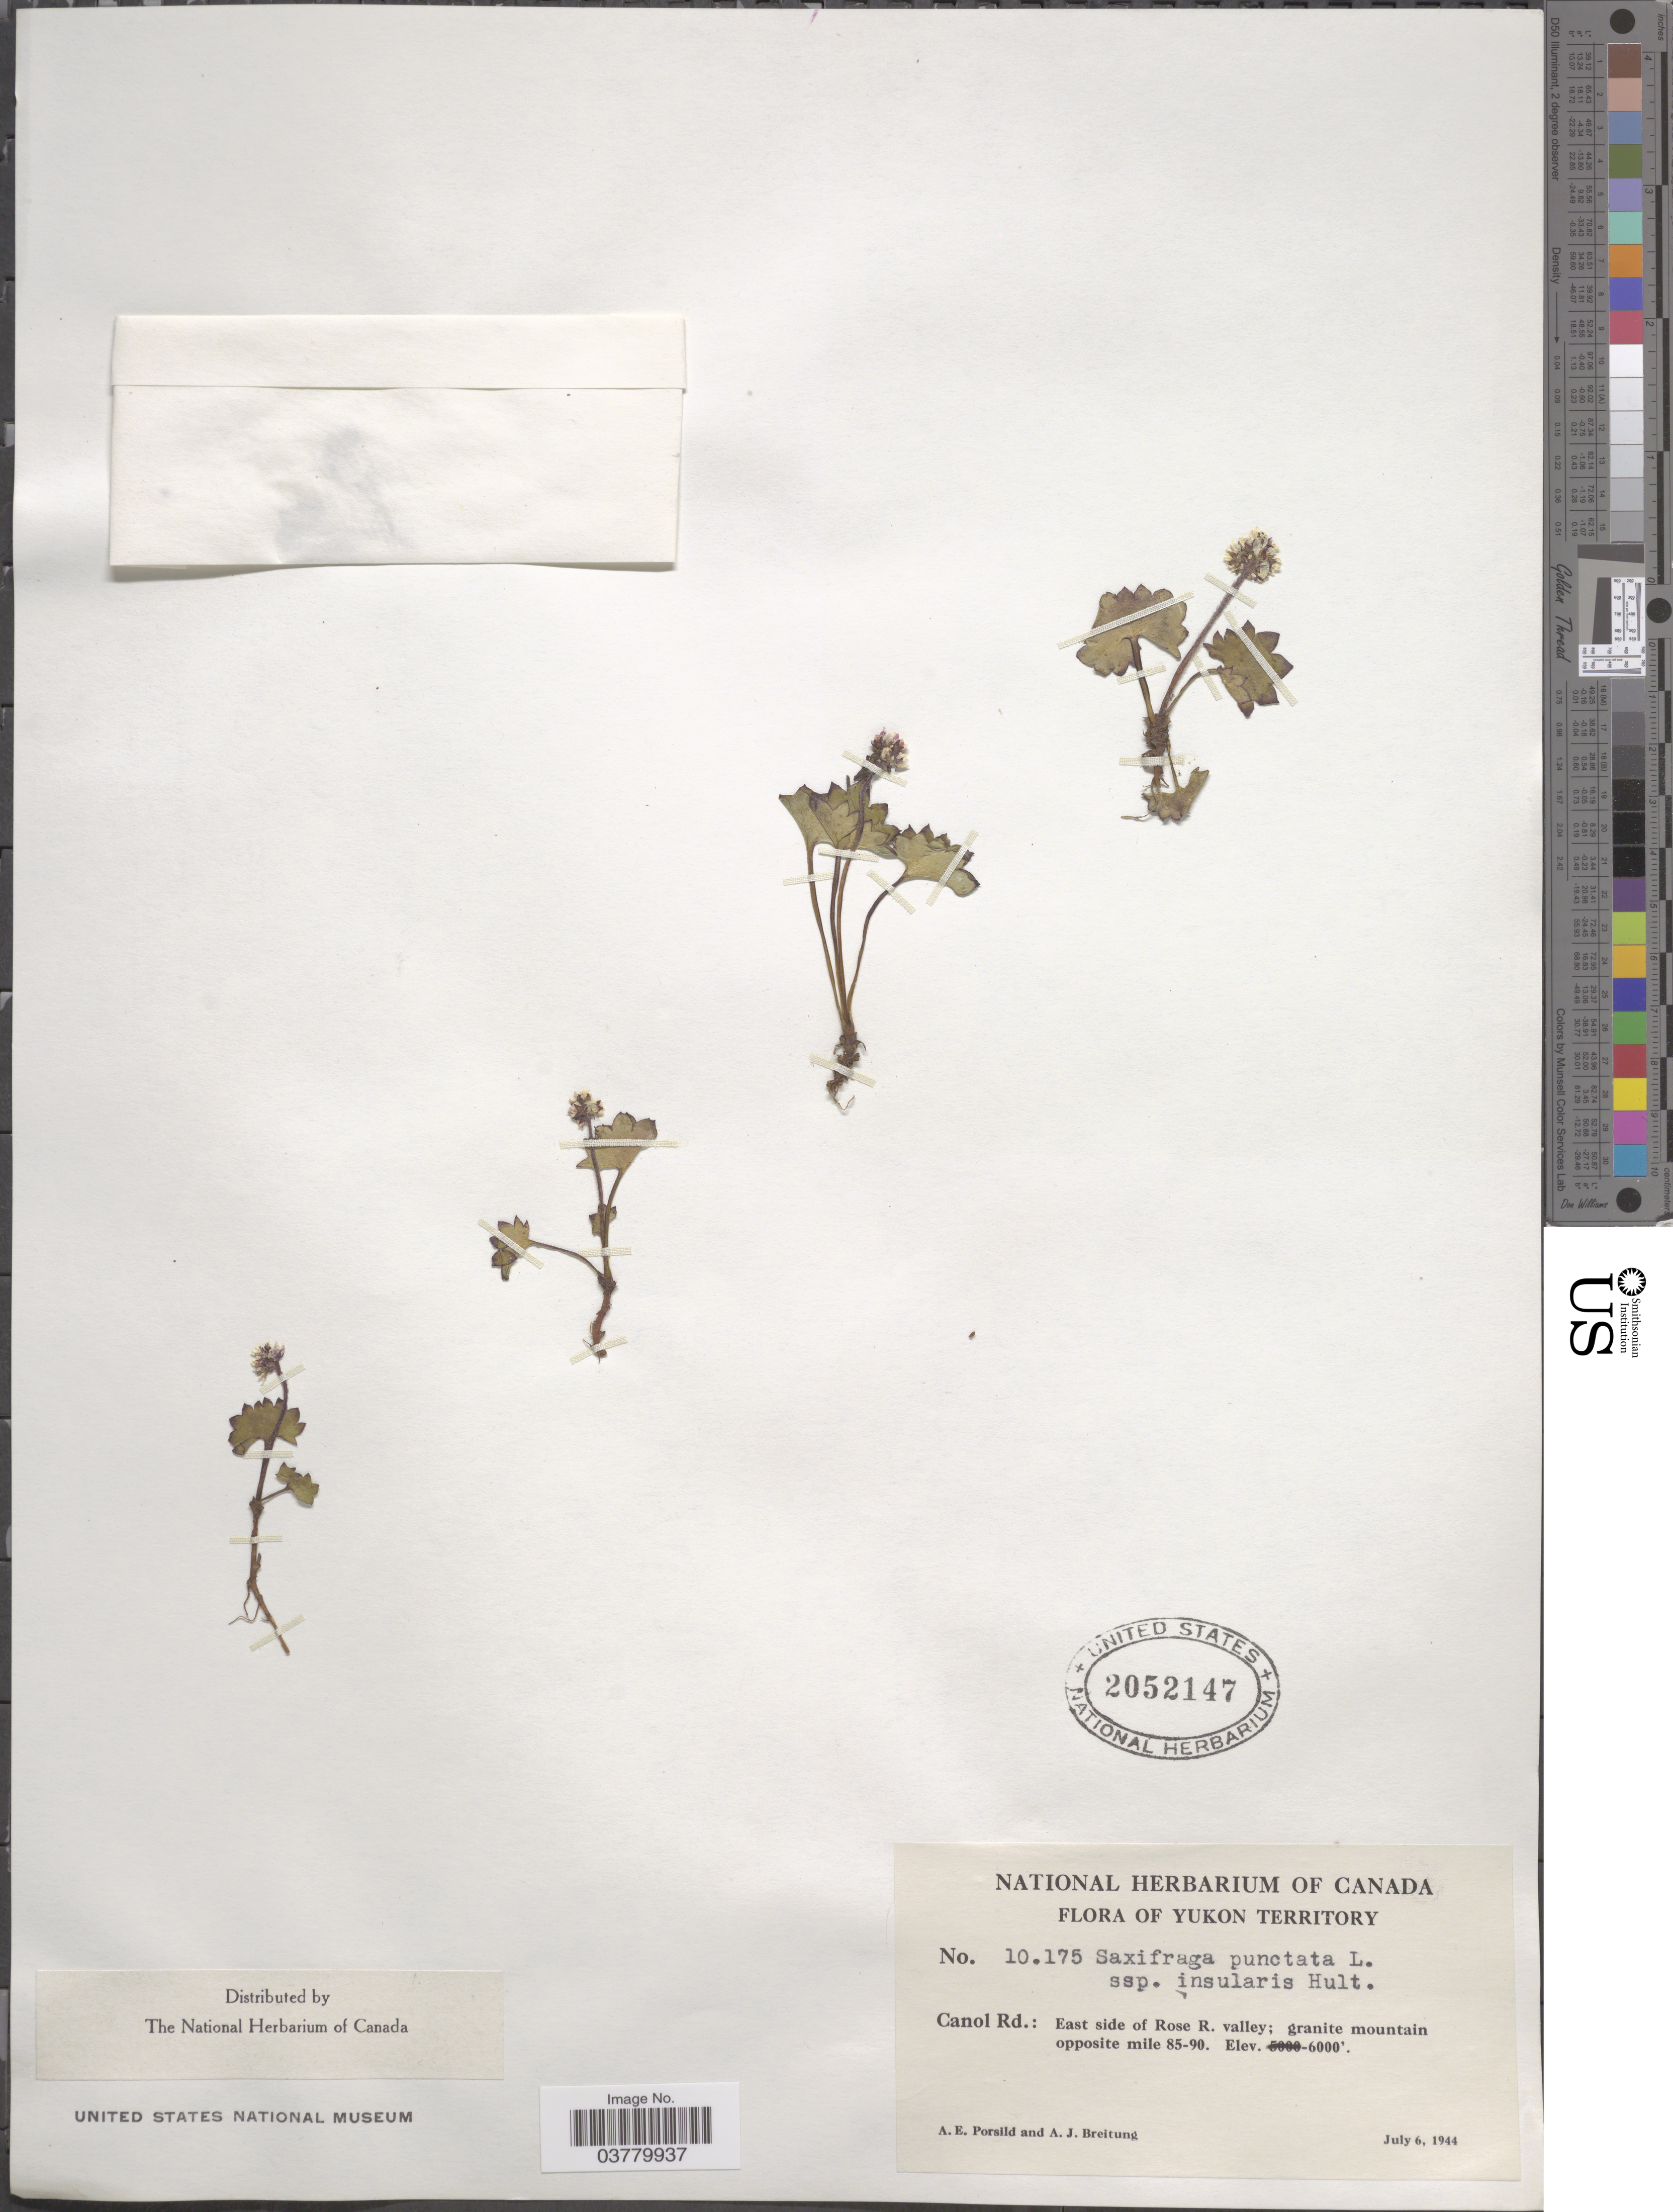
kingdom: Plantae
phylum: Tracheophyta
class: Magnoliopsida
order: Saxifragales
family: Saxifragaceae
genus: Micranthes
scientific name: Micranthes nelsoniana var. insularis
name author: (Hultén) Gornall & H. Ohba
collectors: A. E. Porsild & A. Breitung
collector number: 10175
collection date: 1944-07-06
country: Canada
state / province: Yukon Territory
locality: Canol Rd.: East side of Rose R. valley; granite mountain opposite mile 85-90.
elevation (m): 1829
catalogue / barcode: US 2052147